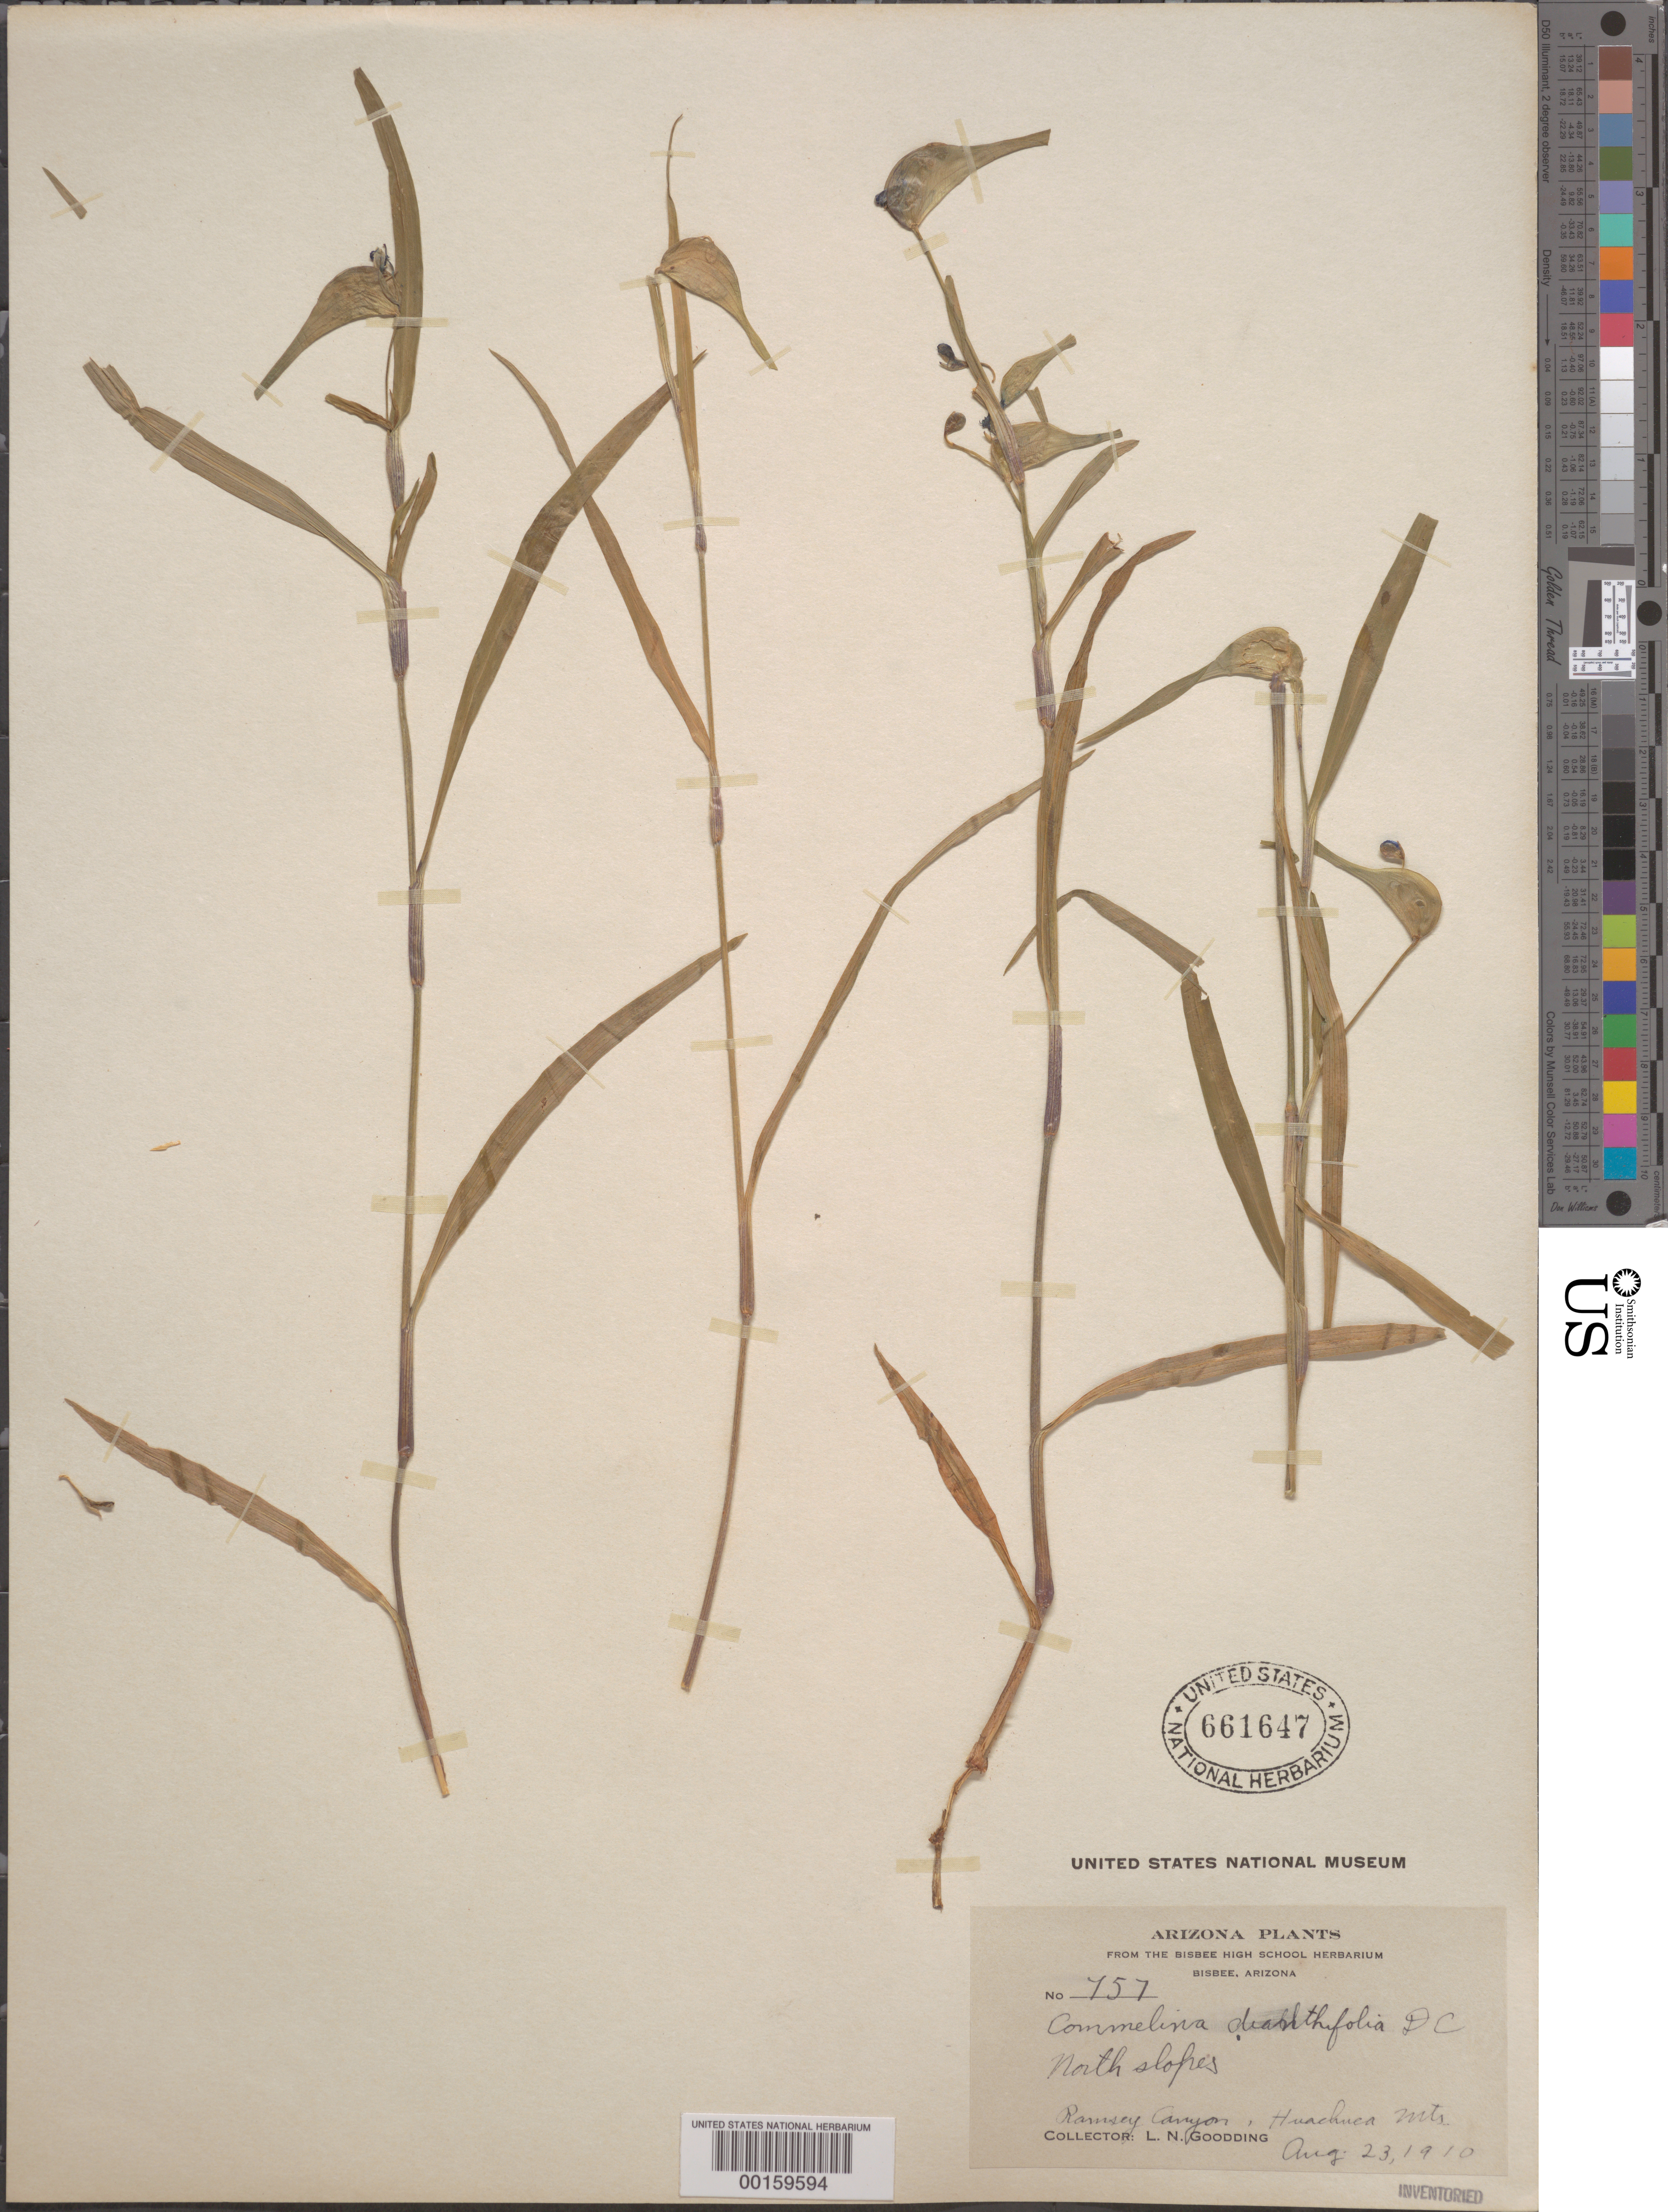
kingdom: Plantae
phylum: Tracheophyta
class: Liliopsida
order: Commelinales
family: Commelinaceae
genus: Commelina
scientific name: Commelina dianthifolia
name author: Redouté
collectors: L. N. Goodding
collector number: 757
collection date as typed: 23 Aug 1910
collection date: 1910-08-23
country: United States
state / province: Arizona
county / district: Cochise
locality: Huachuca mts., ramsey canyon, north slopes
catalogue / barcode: US 661647